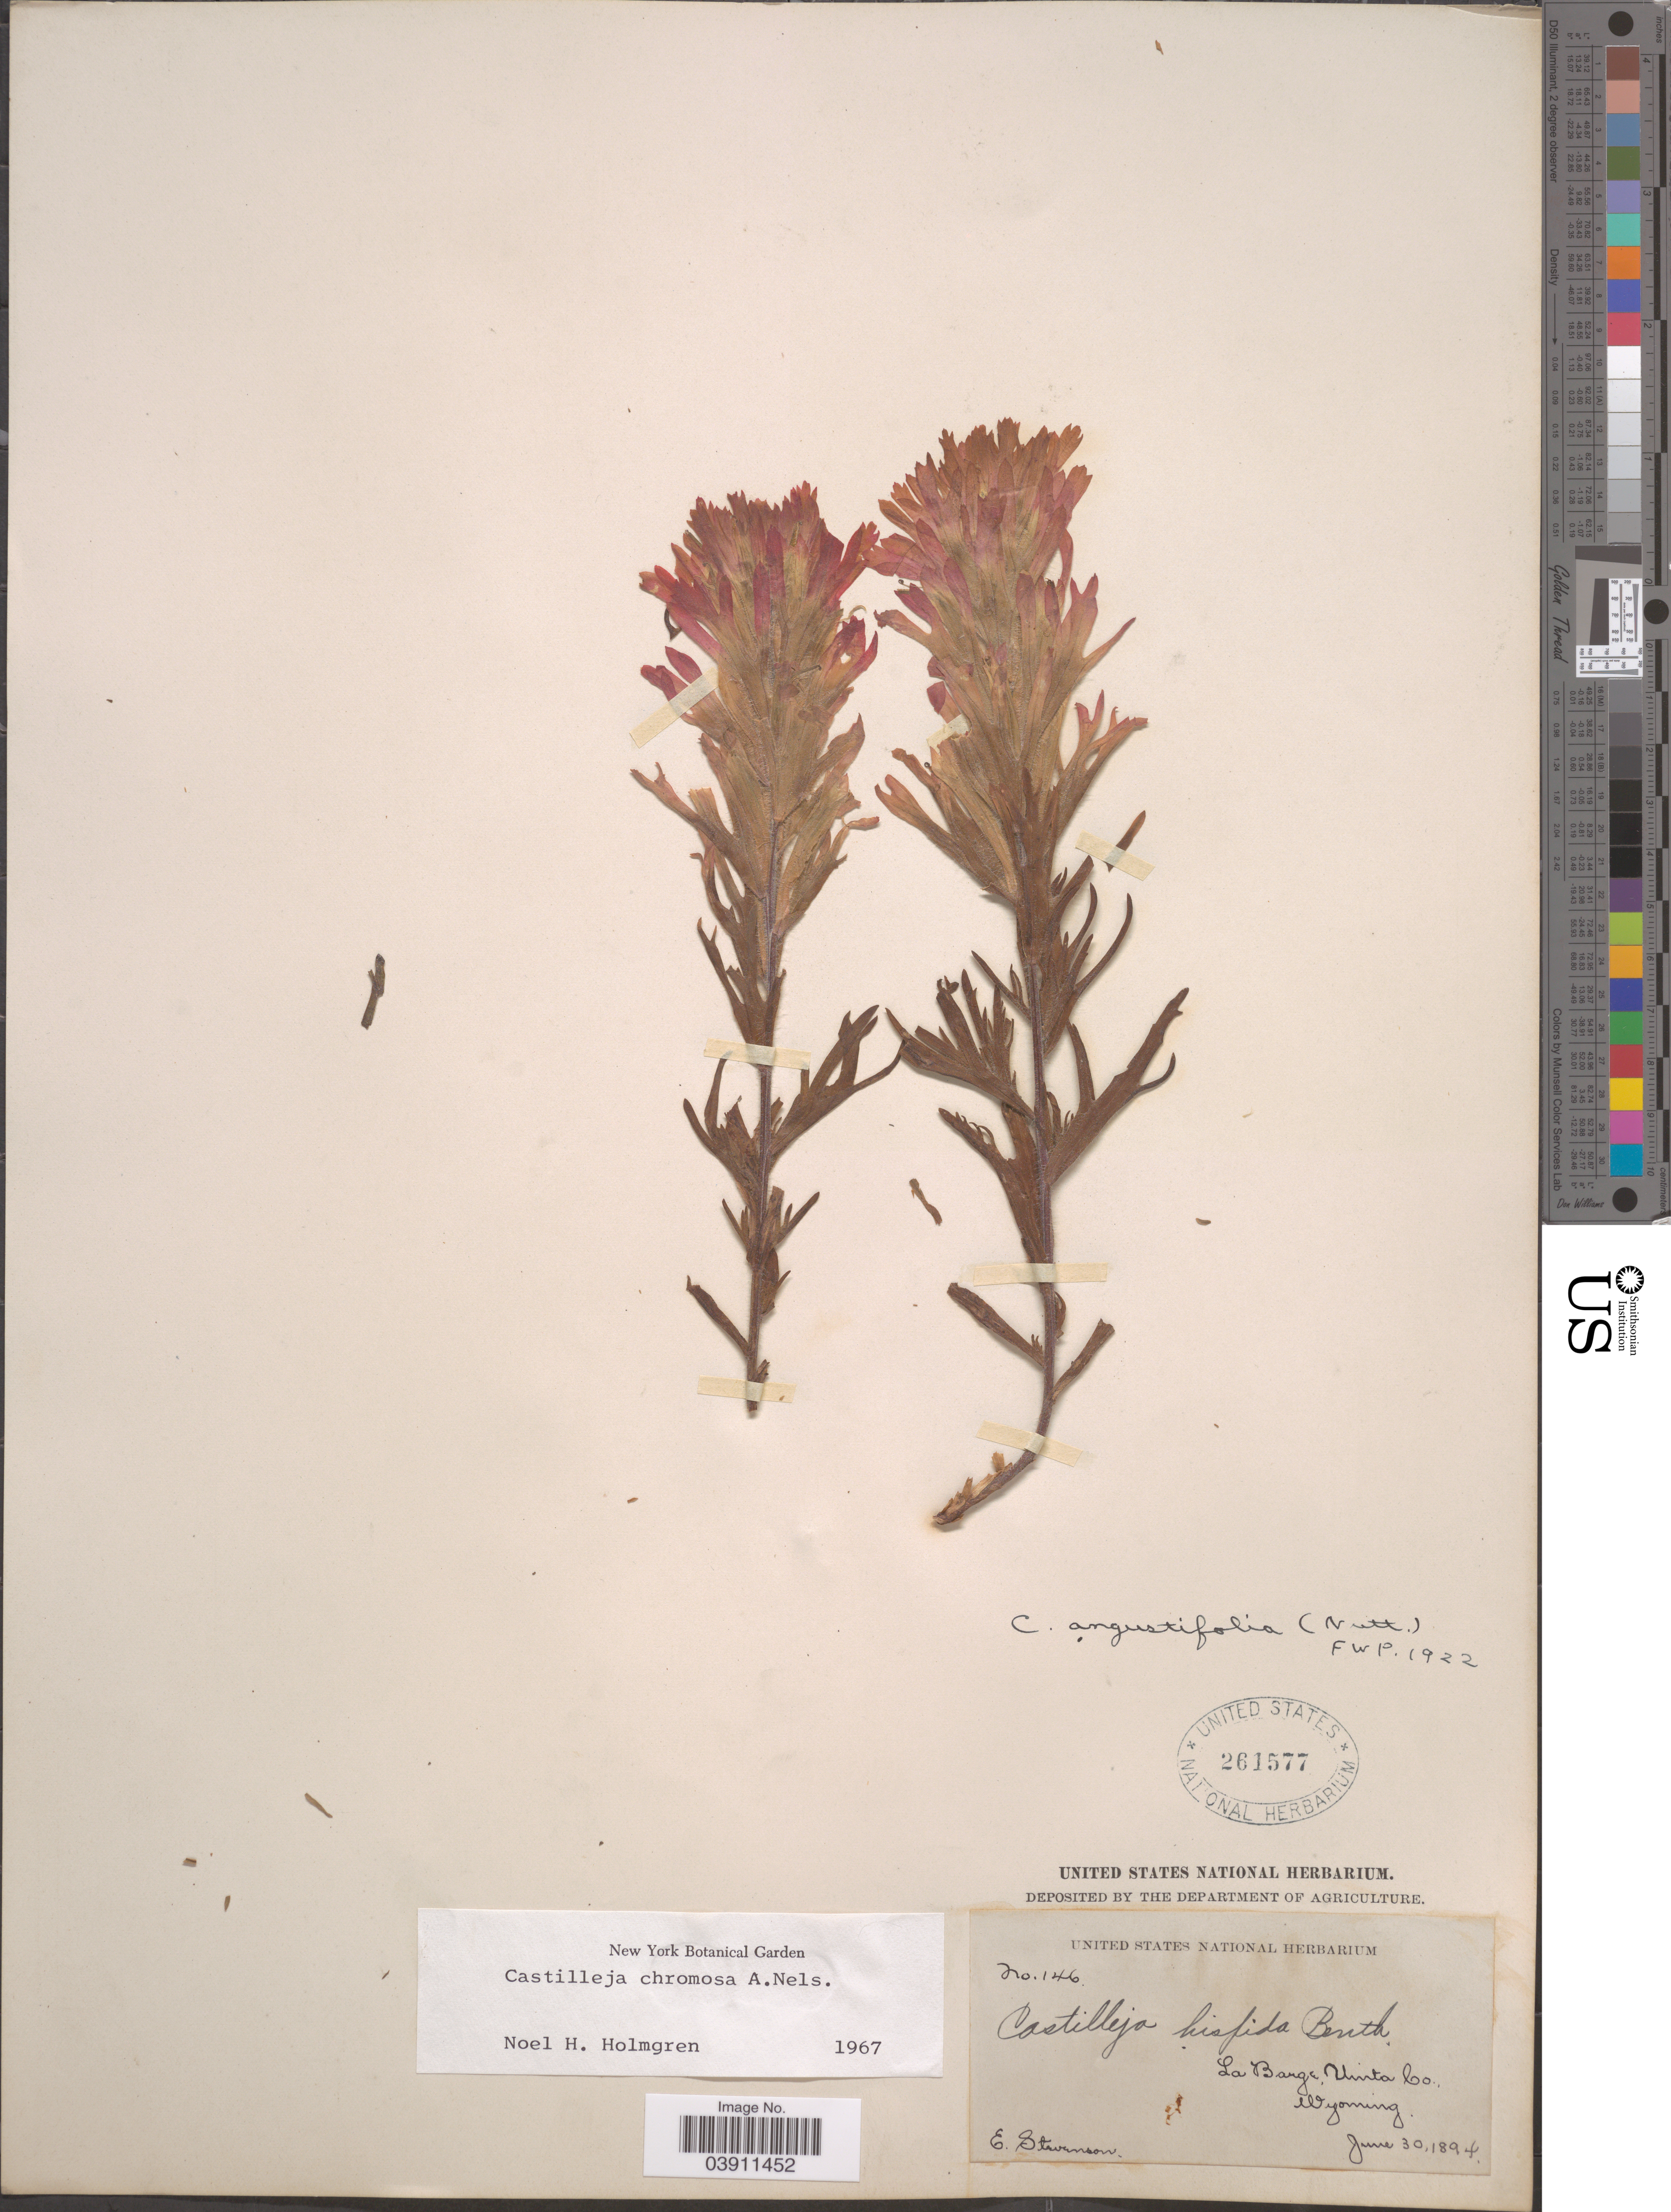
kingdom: Plantae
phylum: Tracheophyta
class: Magnoliopsida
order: Lamiales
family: Orobanchaceae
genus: Castilleja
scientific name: Castilleja chromosa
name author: A. Nelson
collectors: E. Stevenson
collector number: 146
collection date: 1894-06-30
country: United States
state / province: Wyoming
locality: La Barge, Uinta Co.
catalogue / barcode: US 261577